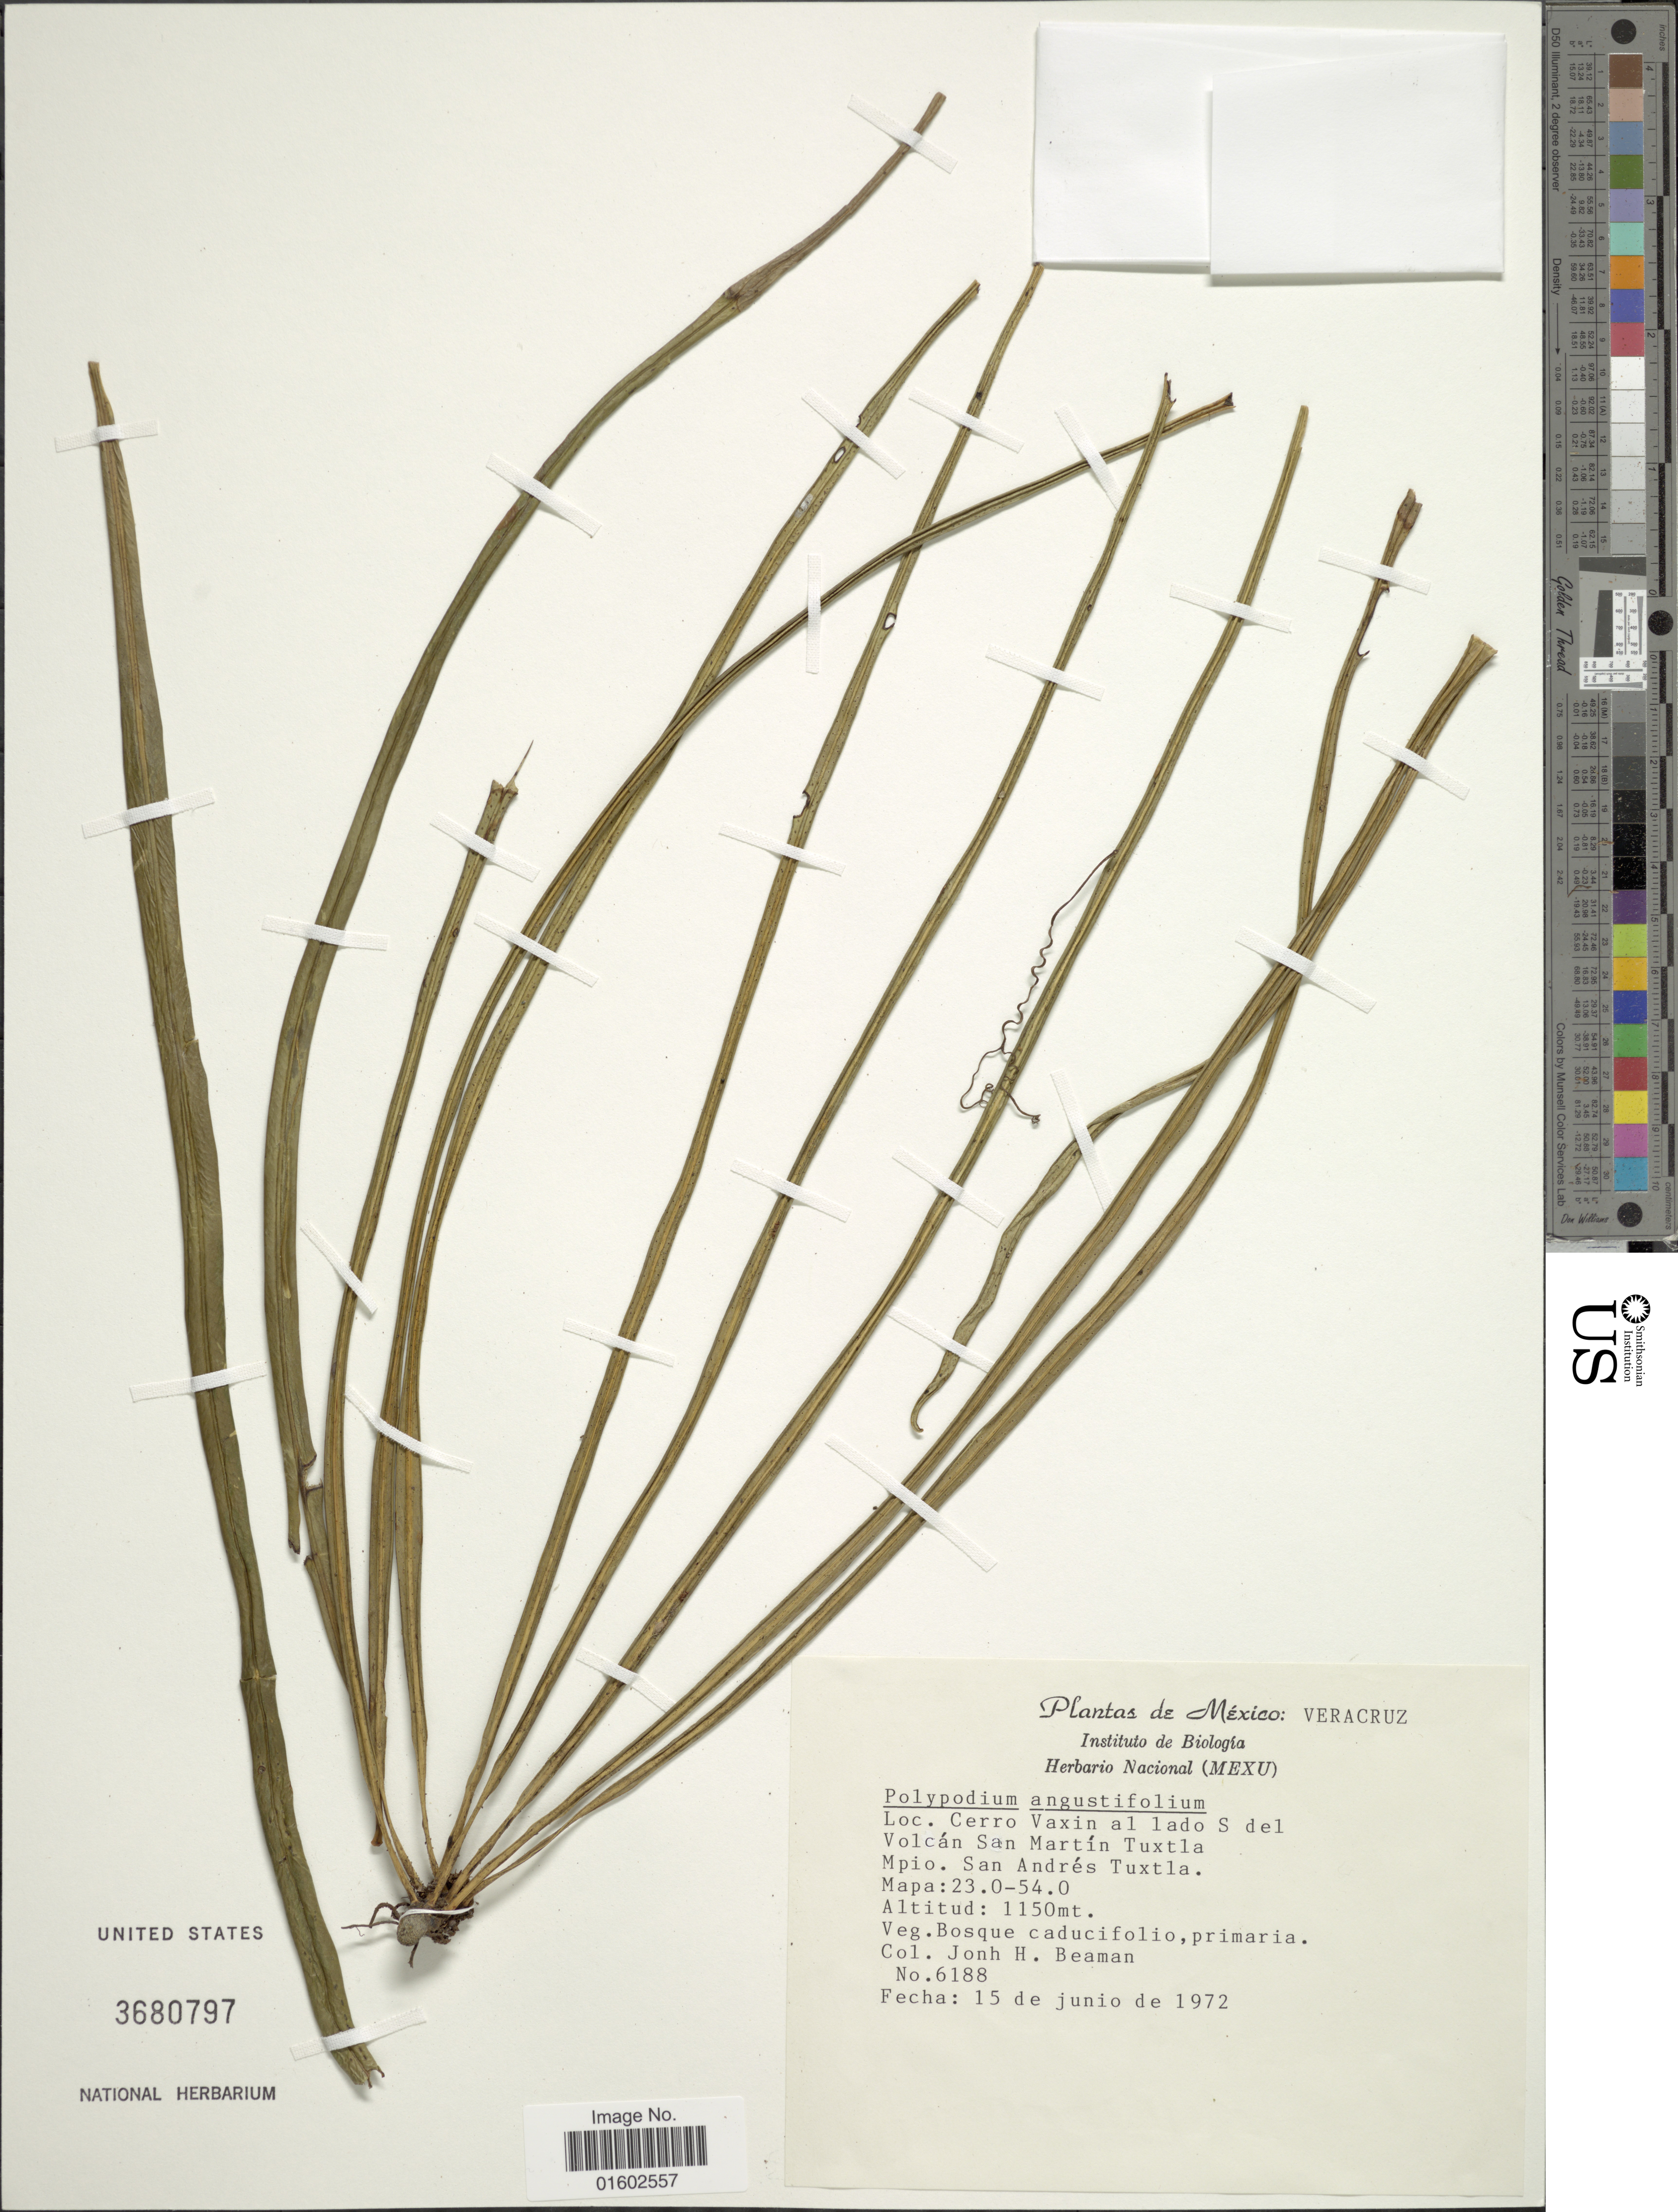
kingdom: Plantae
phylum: Tracheophyta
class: Polypodiopsida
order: Polypodiales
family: Polypodiaceae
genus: Campyloneurum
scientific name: Campyloneurum amphostenon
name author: (Kunze ex Klotzsch) Fée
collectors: J. H. Beaman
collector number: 6188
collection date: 1972-06-15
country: Mexico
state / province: Veracruz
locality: Veracruz, Cerro Vaxin al lado S del Volcan San Martin Tuxtla, Mpio. San Andres Tuxtla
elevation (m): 1150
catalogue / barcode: US 3680797